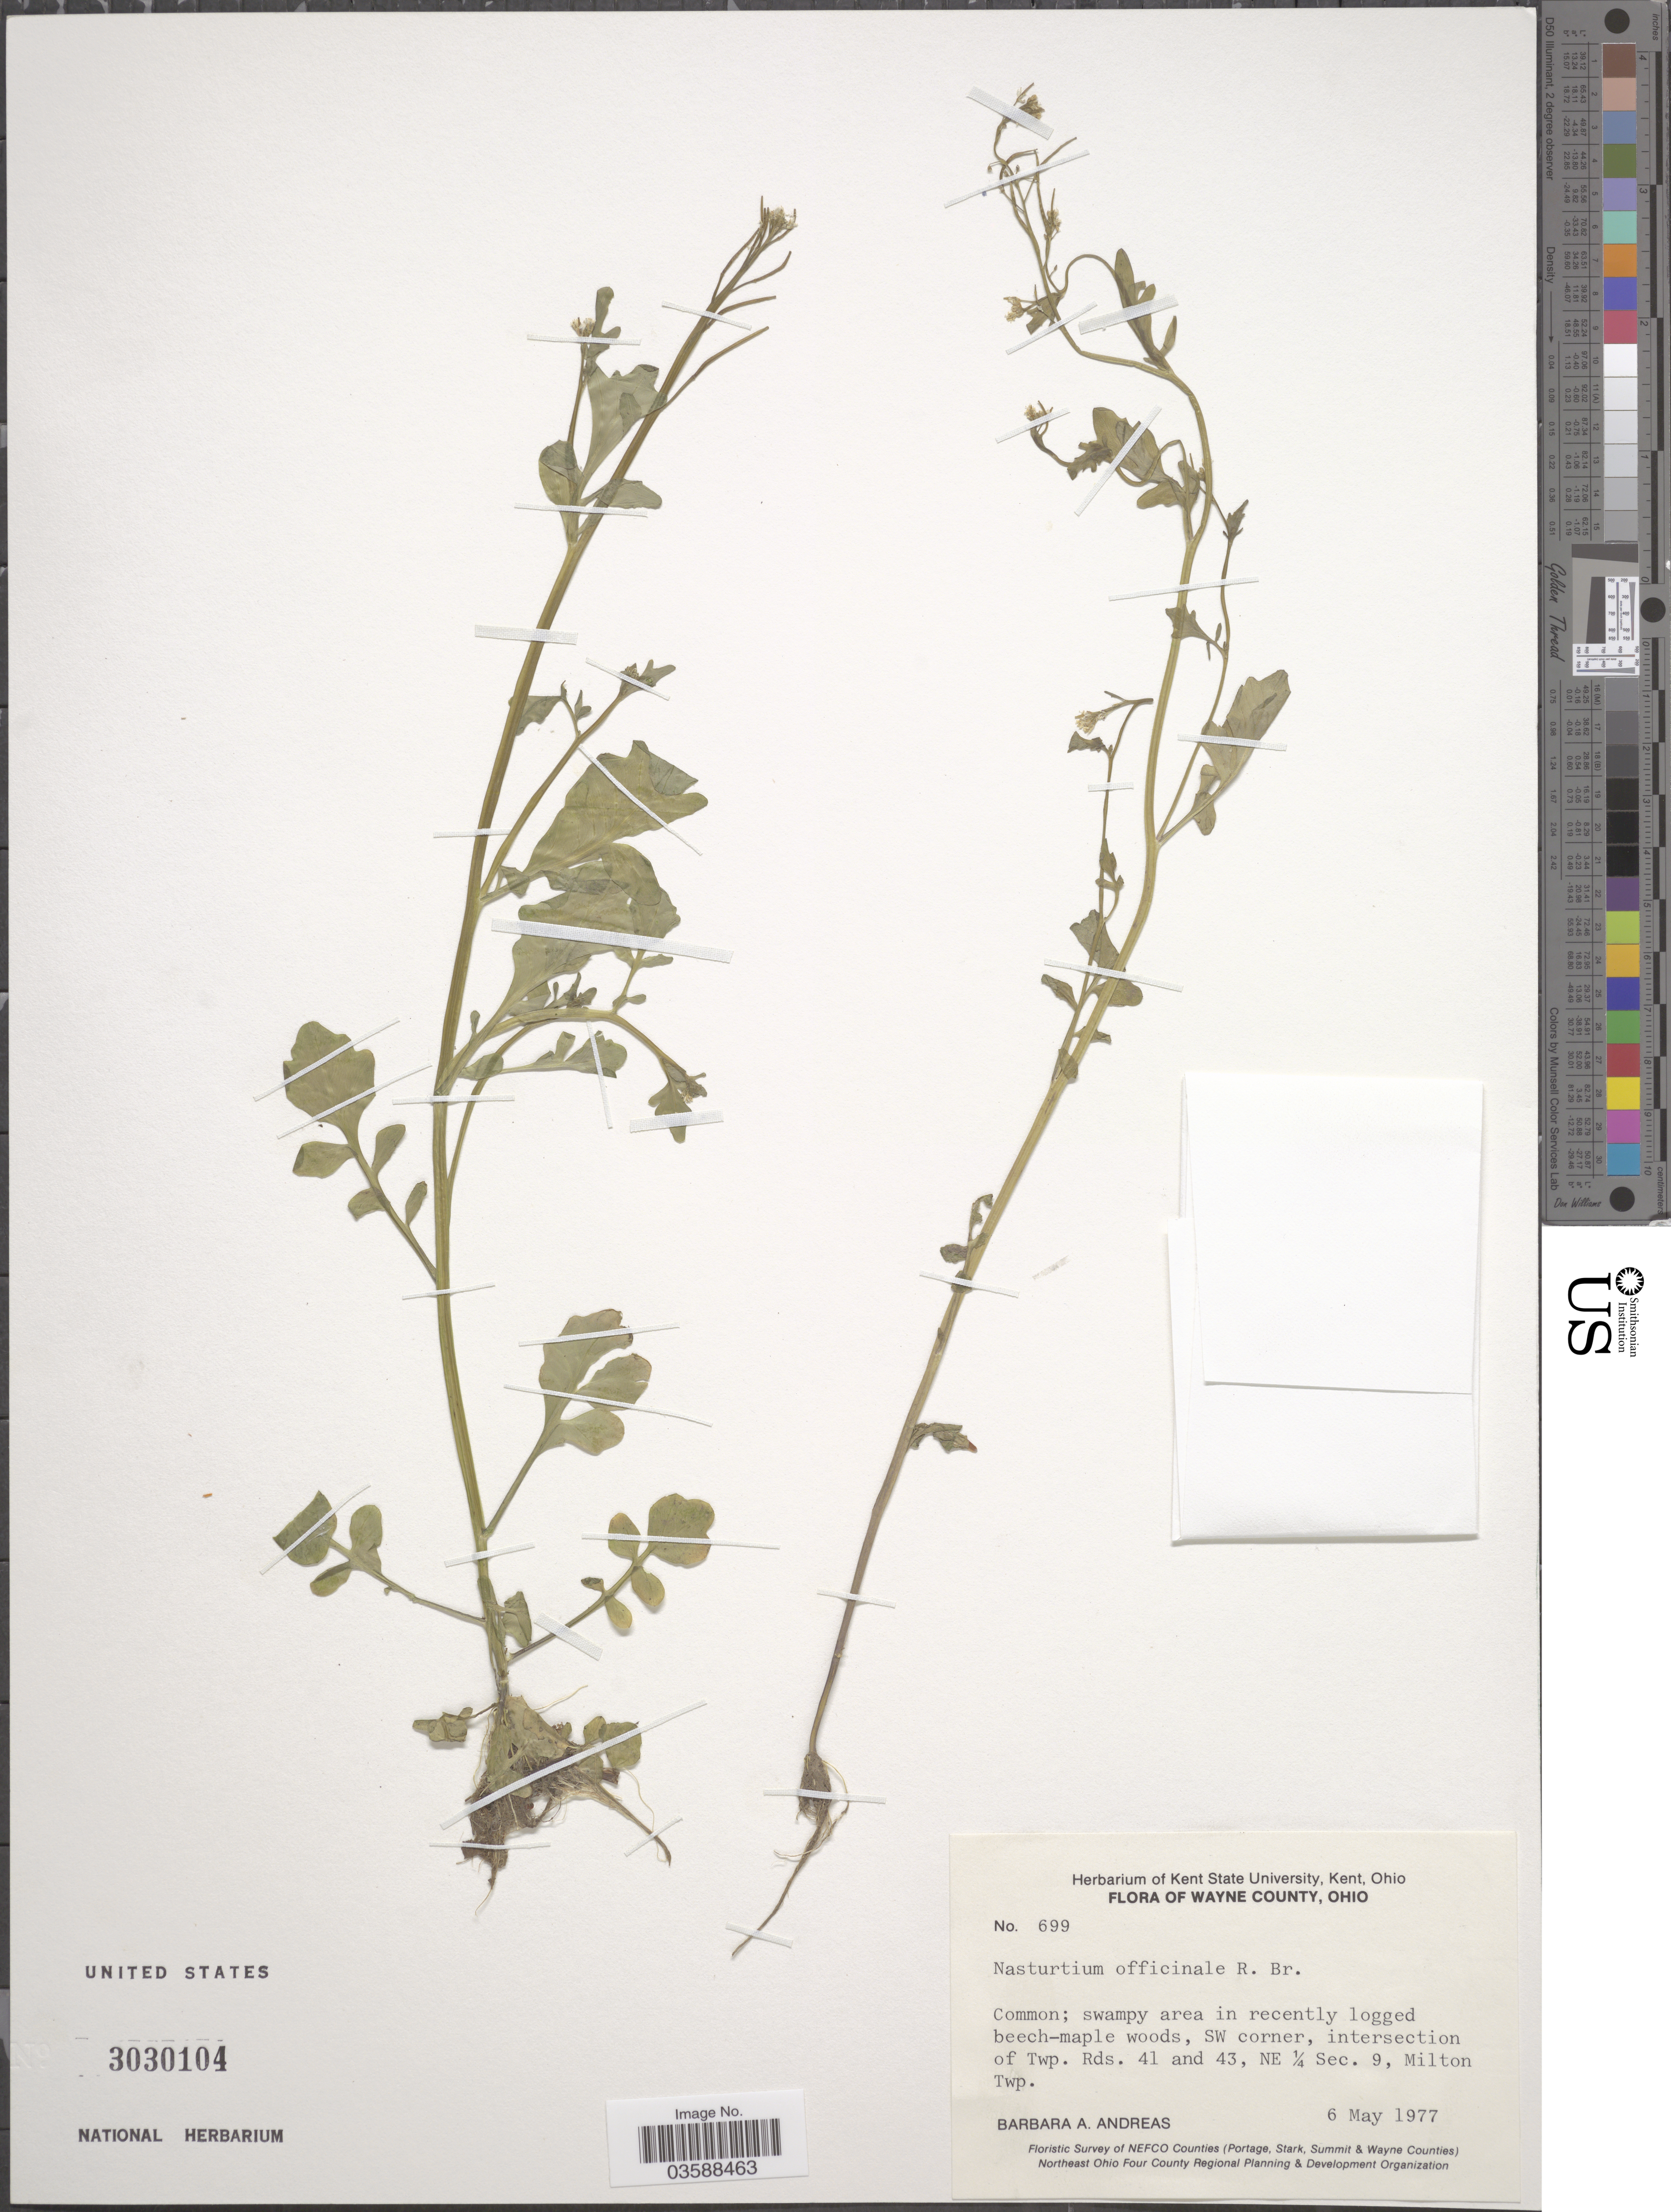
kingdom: Plantae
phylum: Tracheophyta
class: Magnoliopsida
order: Brassicales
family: Brassicaceae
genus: Nasturtium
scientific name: Nasturtium officinale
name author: R. Br.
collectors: B. A. Andreas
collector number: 699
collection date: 1977-05-06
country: United States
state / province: Ohio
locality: Wayne County; swampy area in recently logged beech-maple woords, SW corner, intersection of Twp. Rds. 41 and 43, NE ¼ Sec. 9, Milton Twp.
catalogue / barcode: US 3030104